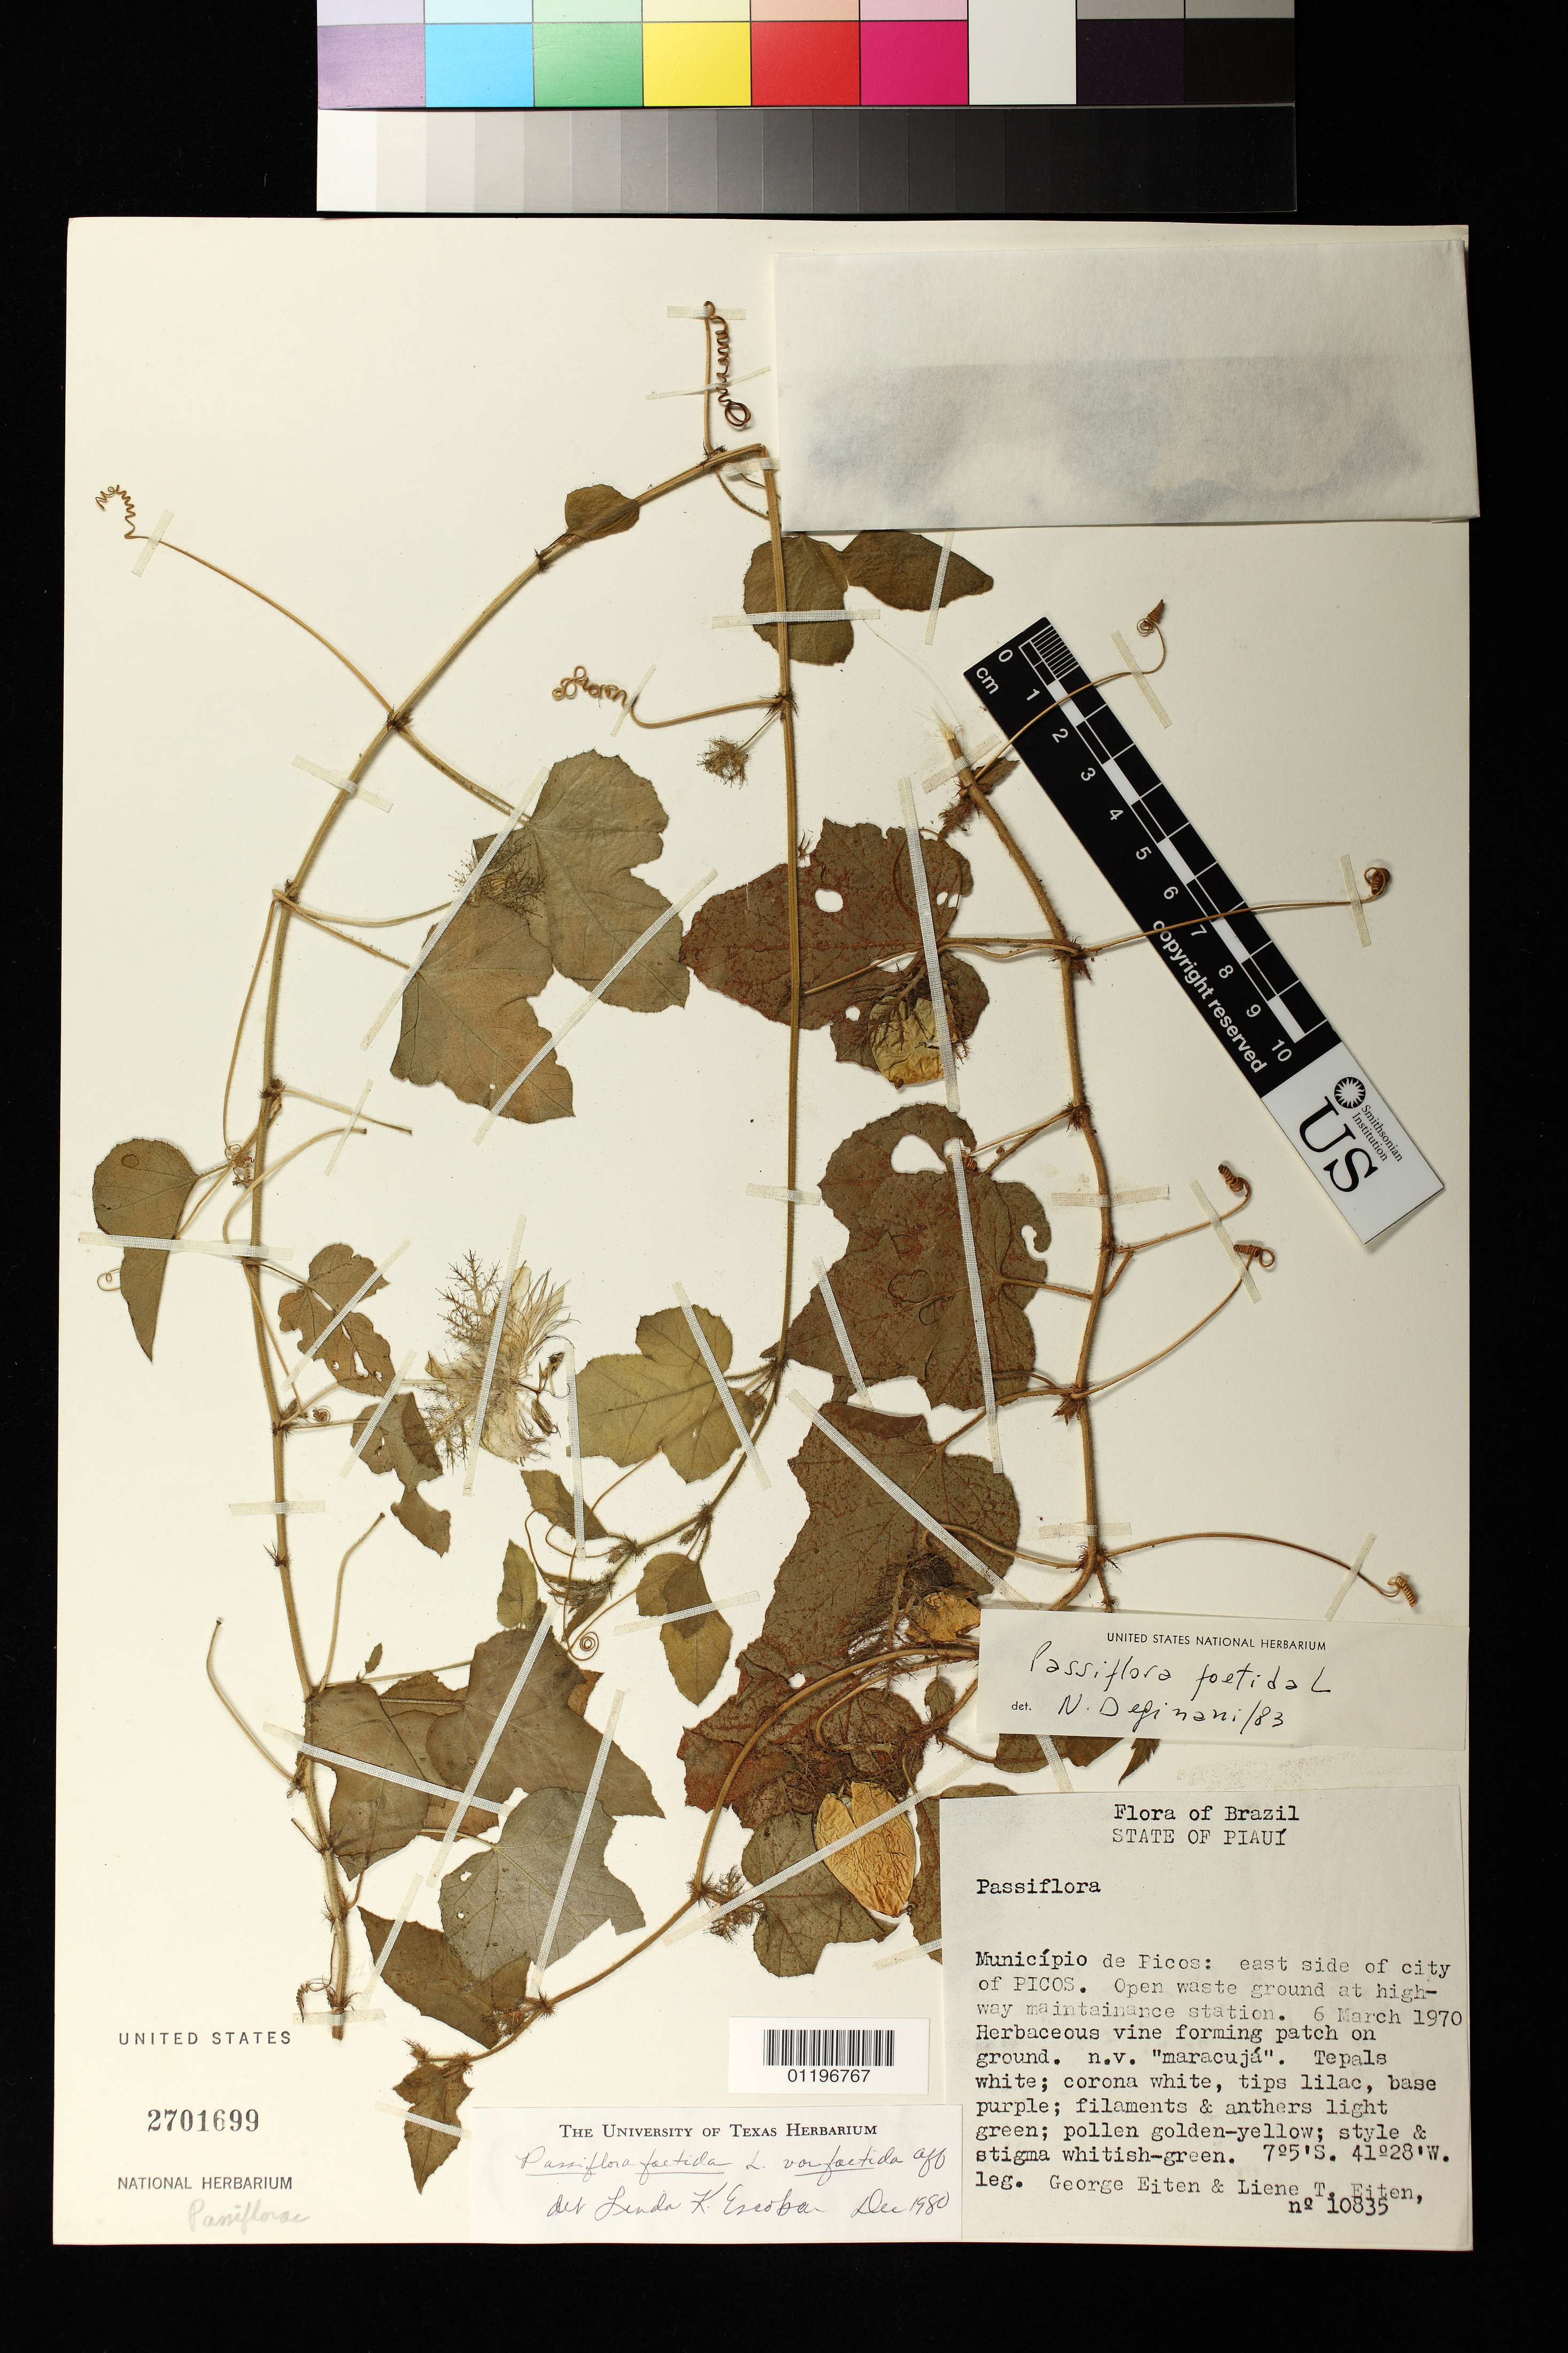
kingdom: Plantae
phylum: Tracheophyta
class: Magnoliopsida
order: Malpighiales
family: Passifloraceae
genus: Passiflora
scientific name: Passiflora foetida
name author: L.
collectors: G. Eiten & L. T. Eiten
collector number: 10835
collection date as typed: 03 Jun 1970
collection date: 1970-06-03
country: Brazil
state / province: Piauí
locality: Municipio de Picos: east side of city of Picos. Open waste ground at highway maintenance station.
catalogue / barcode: US 2701699